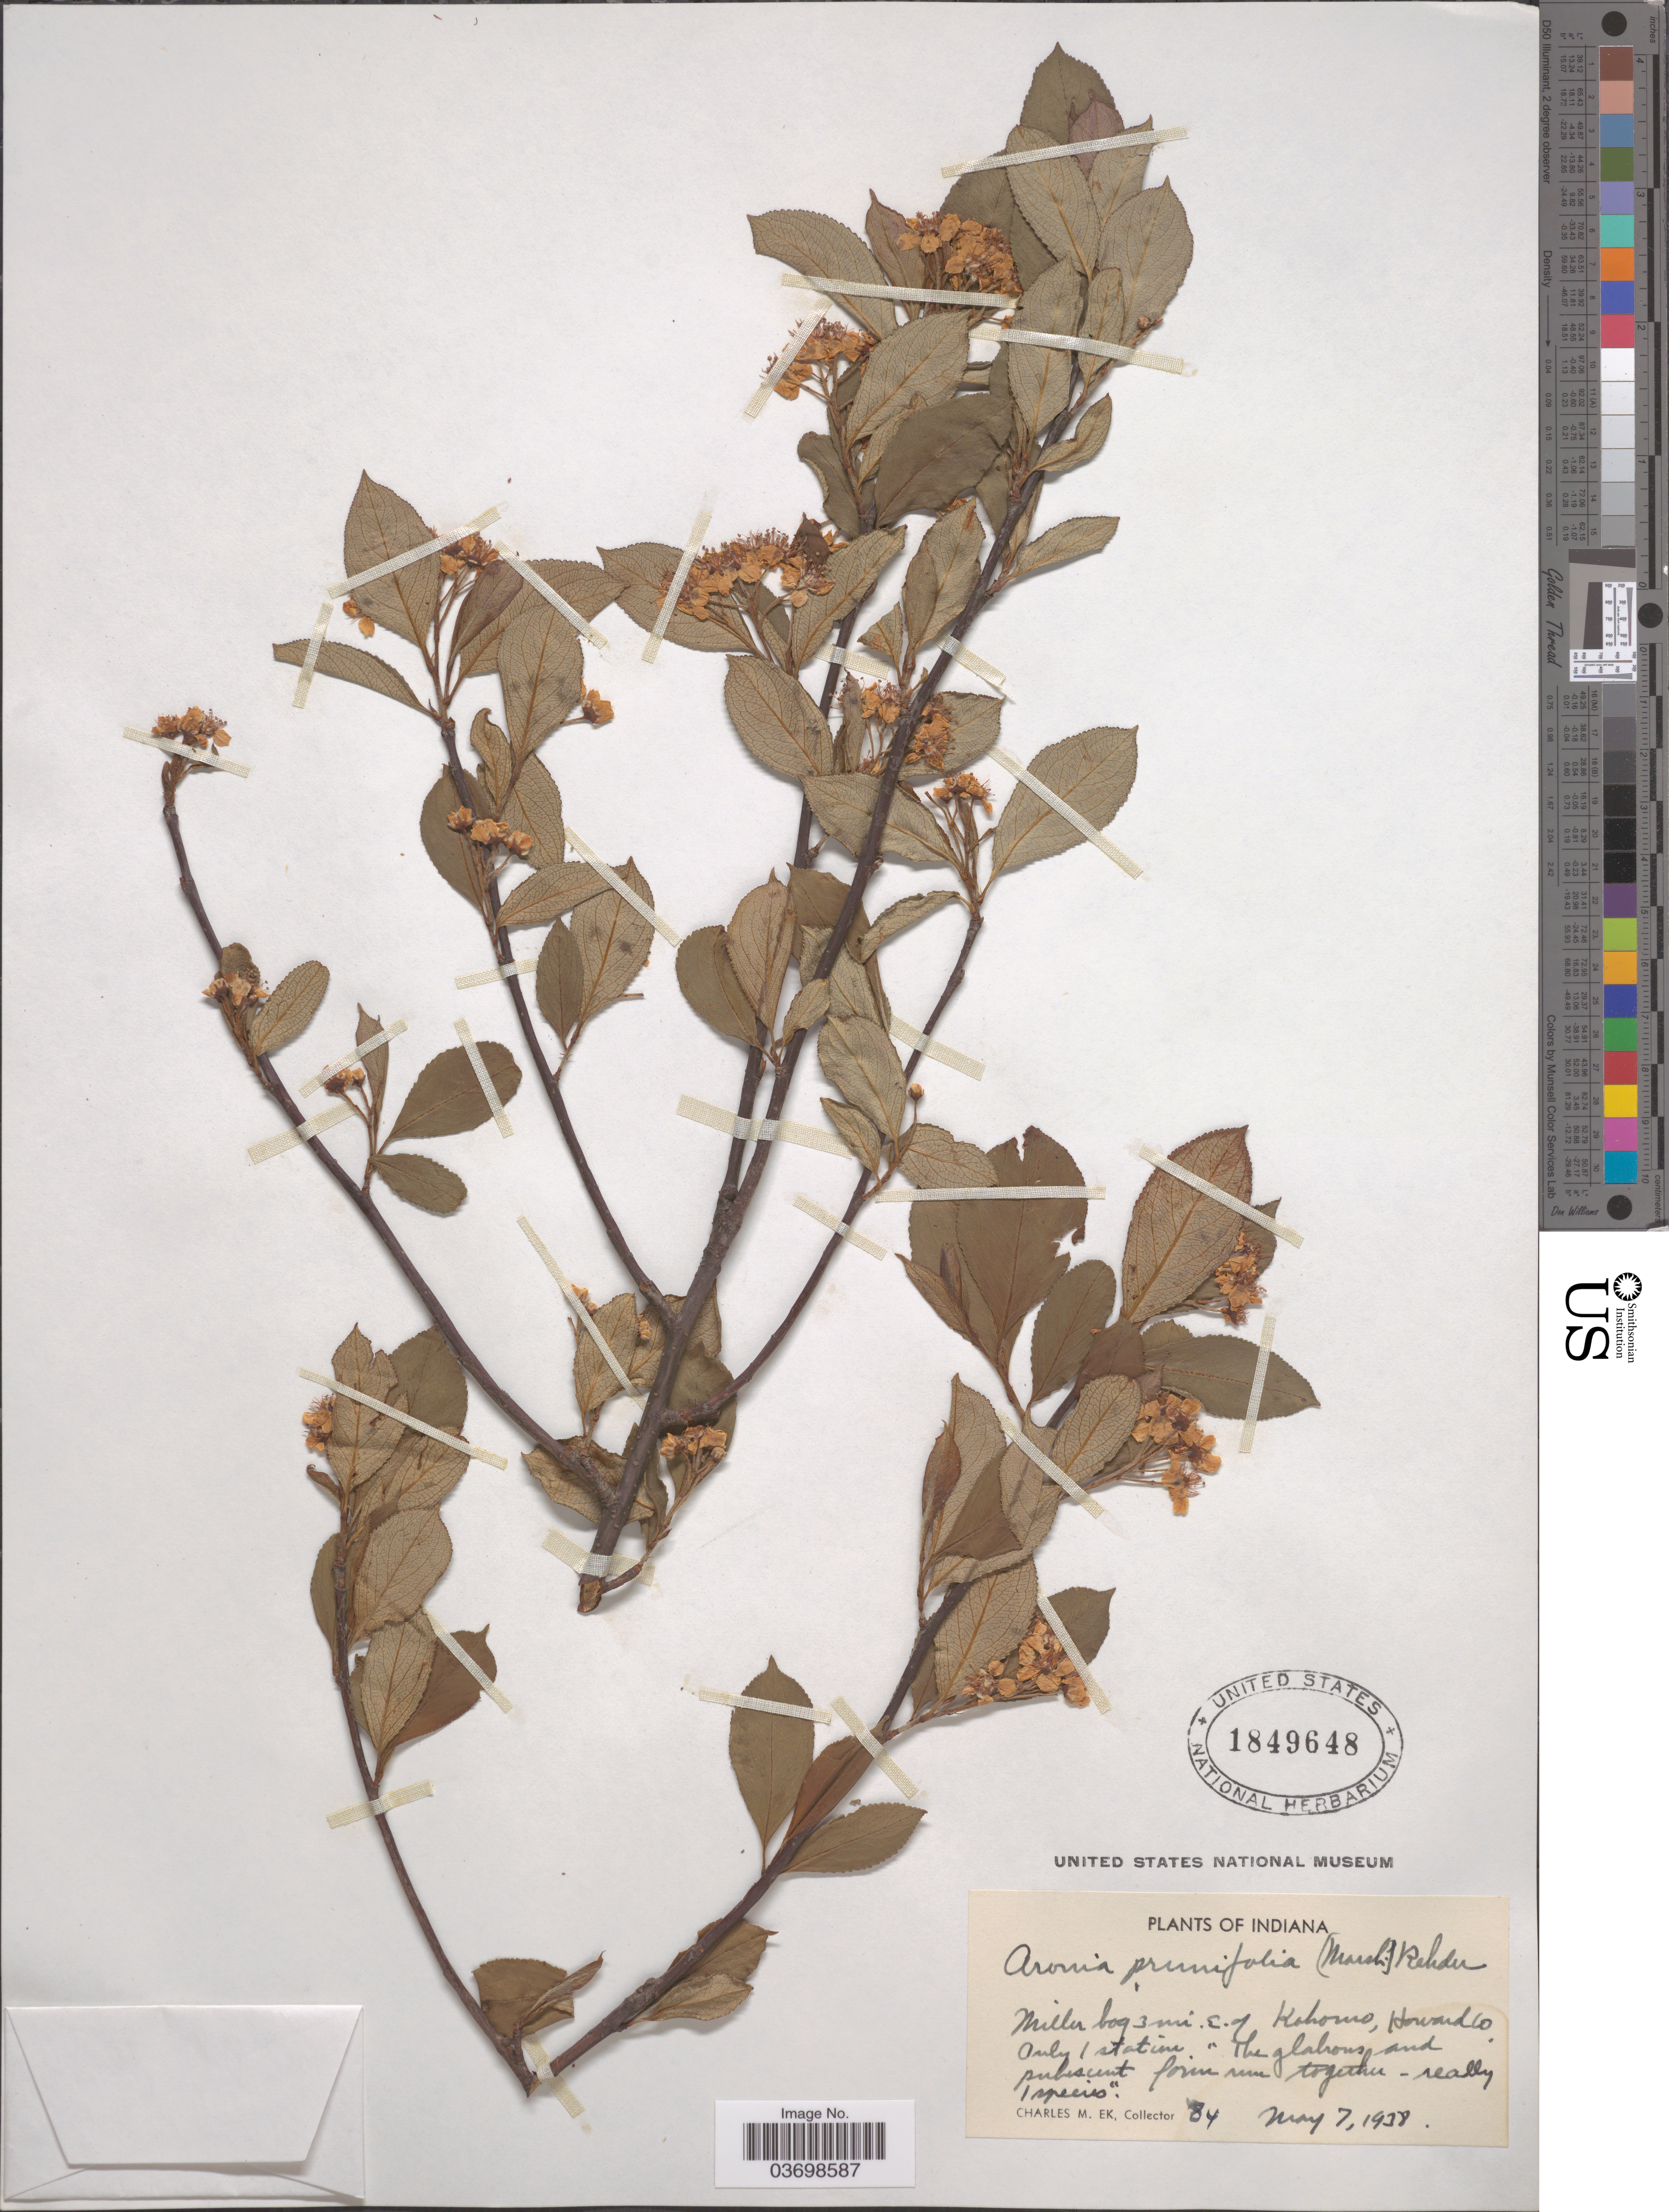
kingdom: Plantae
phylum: Tracheophyta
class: Magnoliopsida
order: Rosales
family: Rosaceae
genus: Aronia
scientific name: Aronia x prunifolia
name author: (Marshall) Rehder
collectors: C. Ek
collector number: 84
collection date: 1938-05-07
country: United States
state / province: Indiana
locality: Miller bog 3 mi. E. of Kokomo, Howard Co.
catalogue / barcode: US 1849648